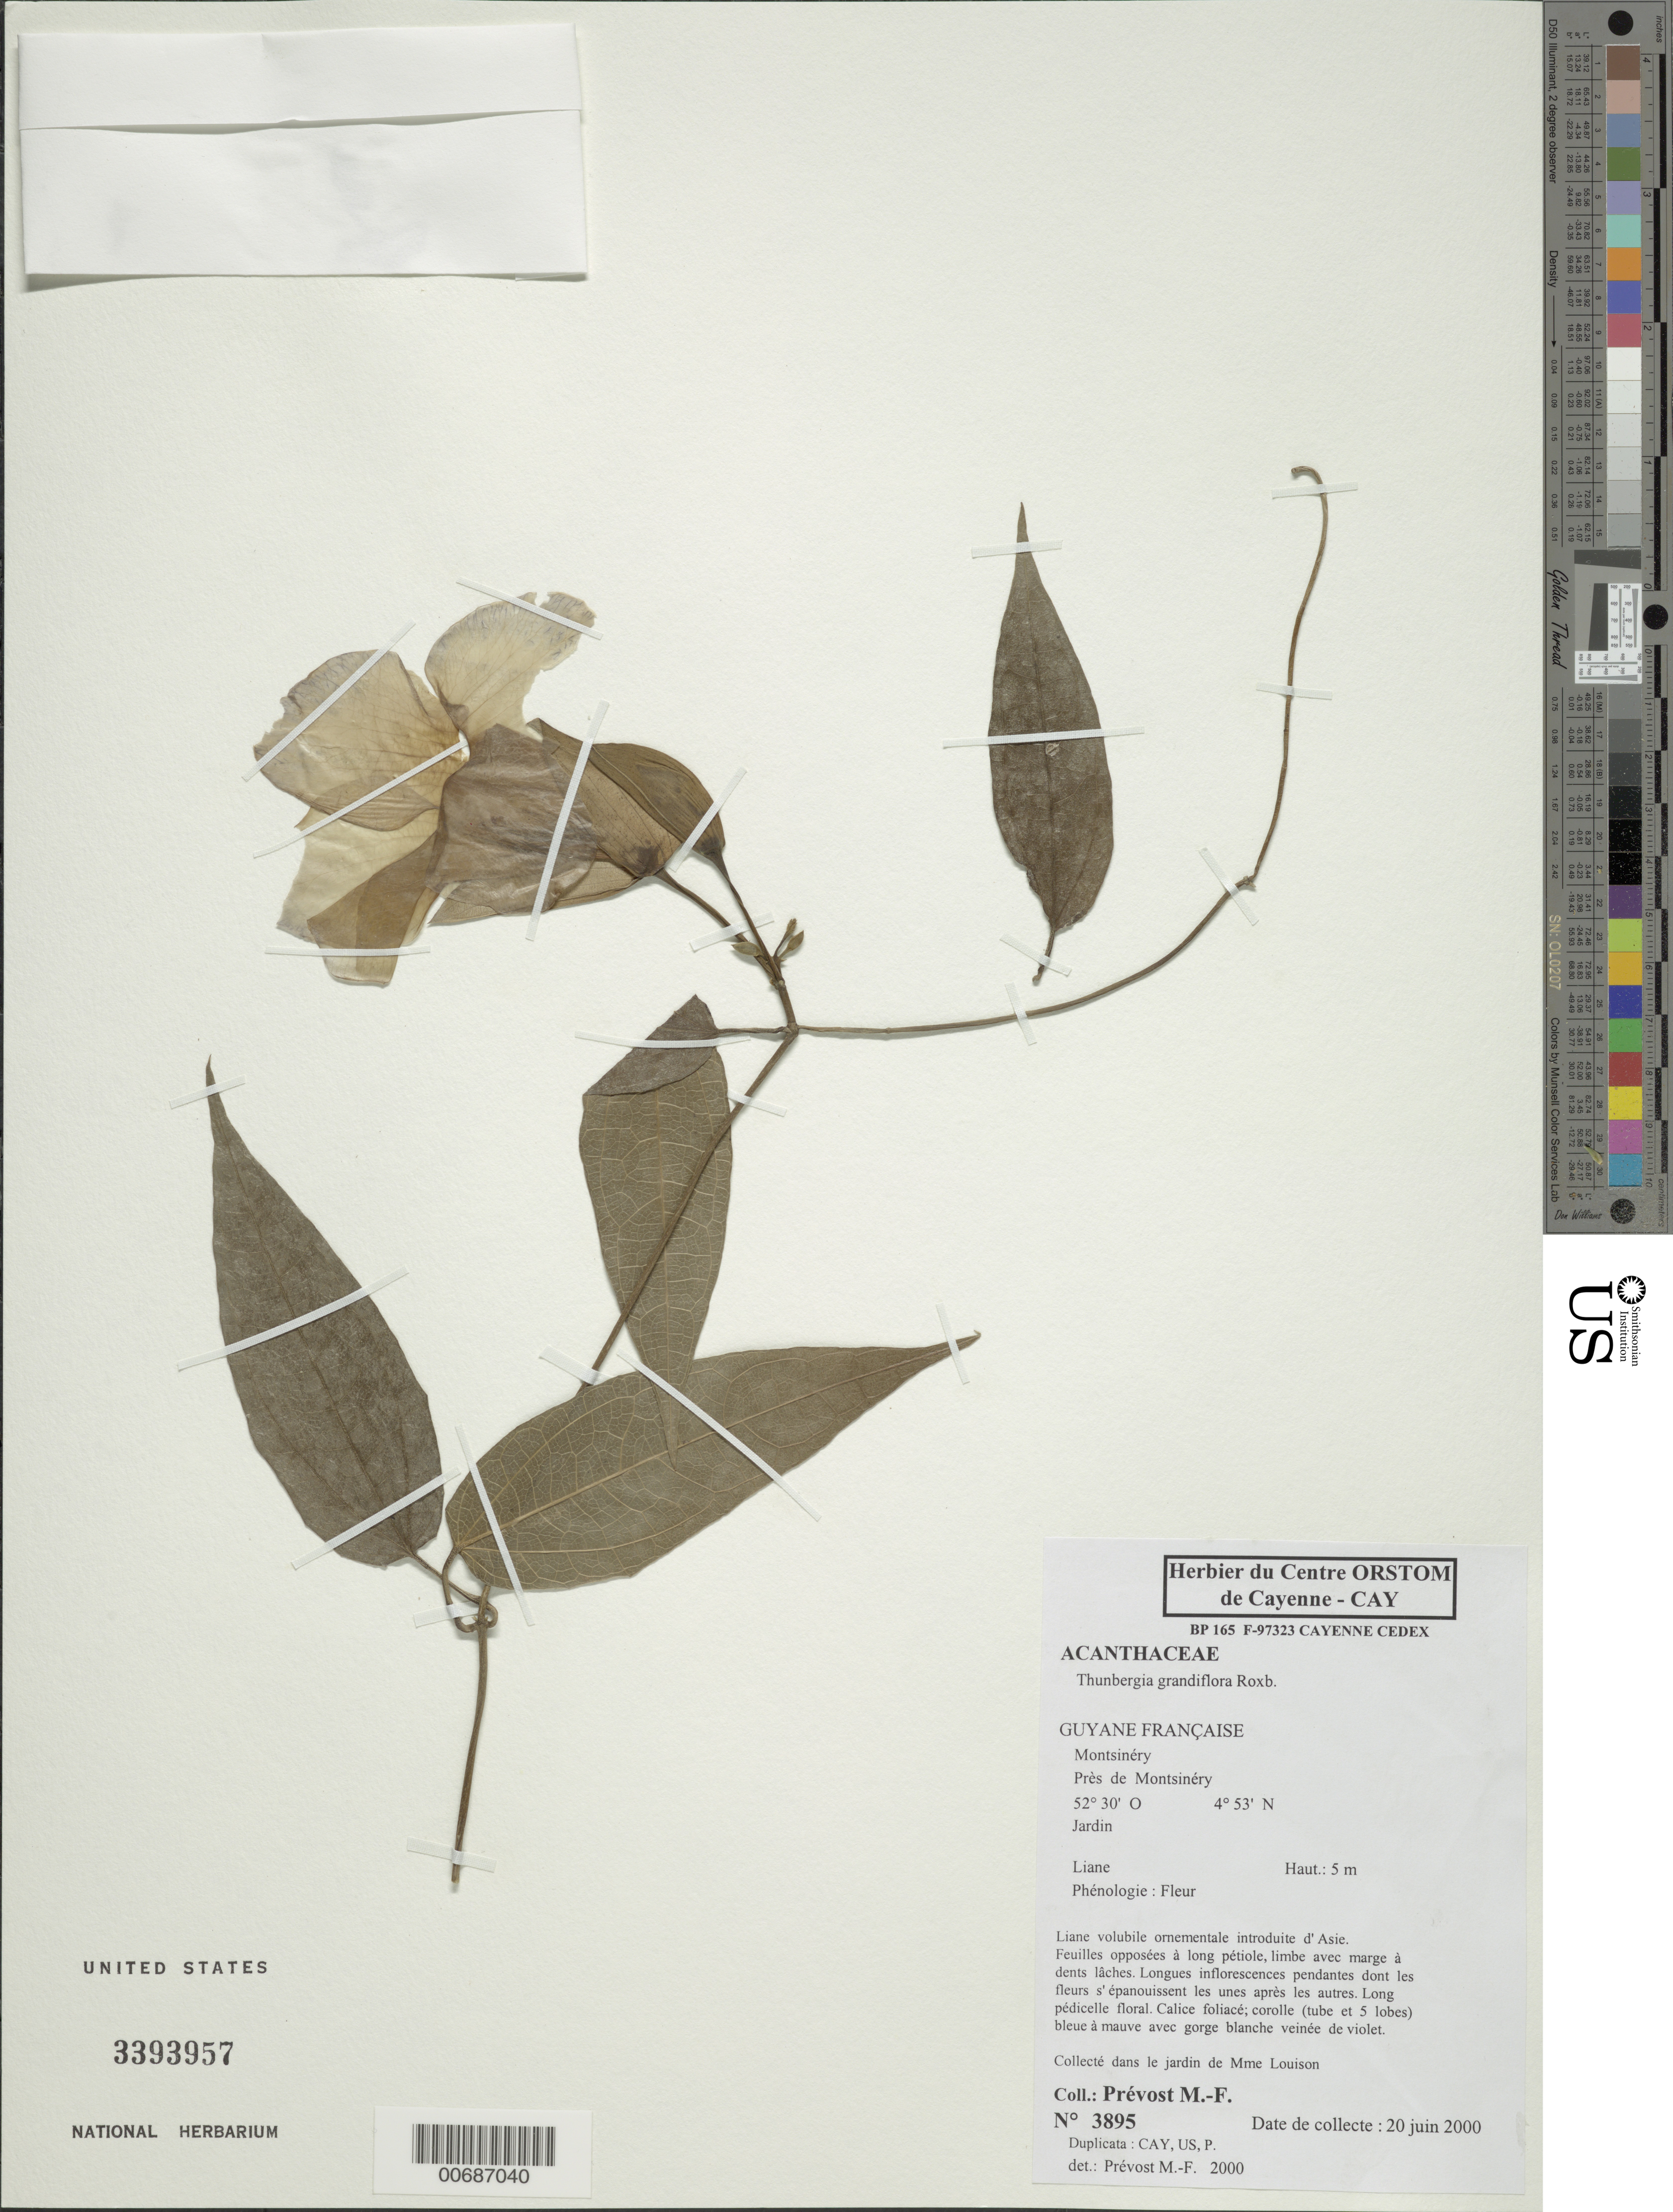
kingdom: Plantae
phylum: Tracheophyta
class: Magnoliopsida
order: Lamiales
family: Acanthaceae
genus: Thunbergia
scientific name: Thunbergia grandiflora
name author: Roxb.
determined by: Prévost, M.-F.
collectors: M.-F. Prévost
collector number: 3895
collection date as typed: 20-Jun-00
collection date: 2000-06-20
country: French Guiana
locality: Montsinéry, Prés de Montsinéry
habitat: Garden of Mme Louison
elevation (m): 5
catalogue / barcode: US 3393957